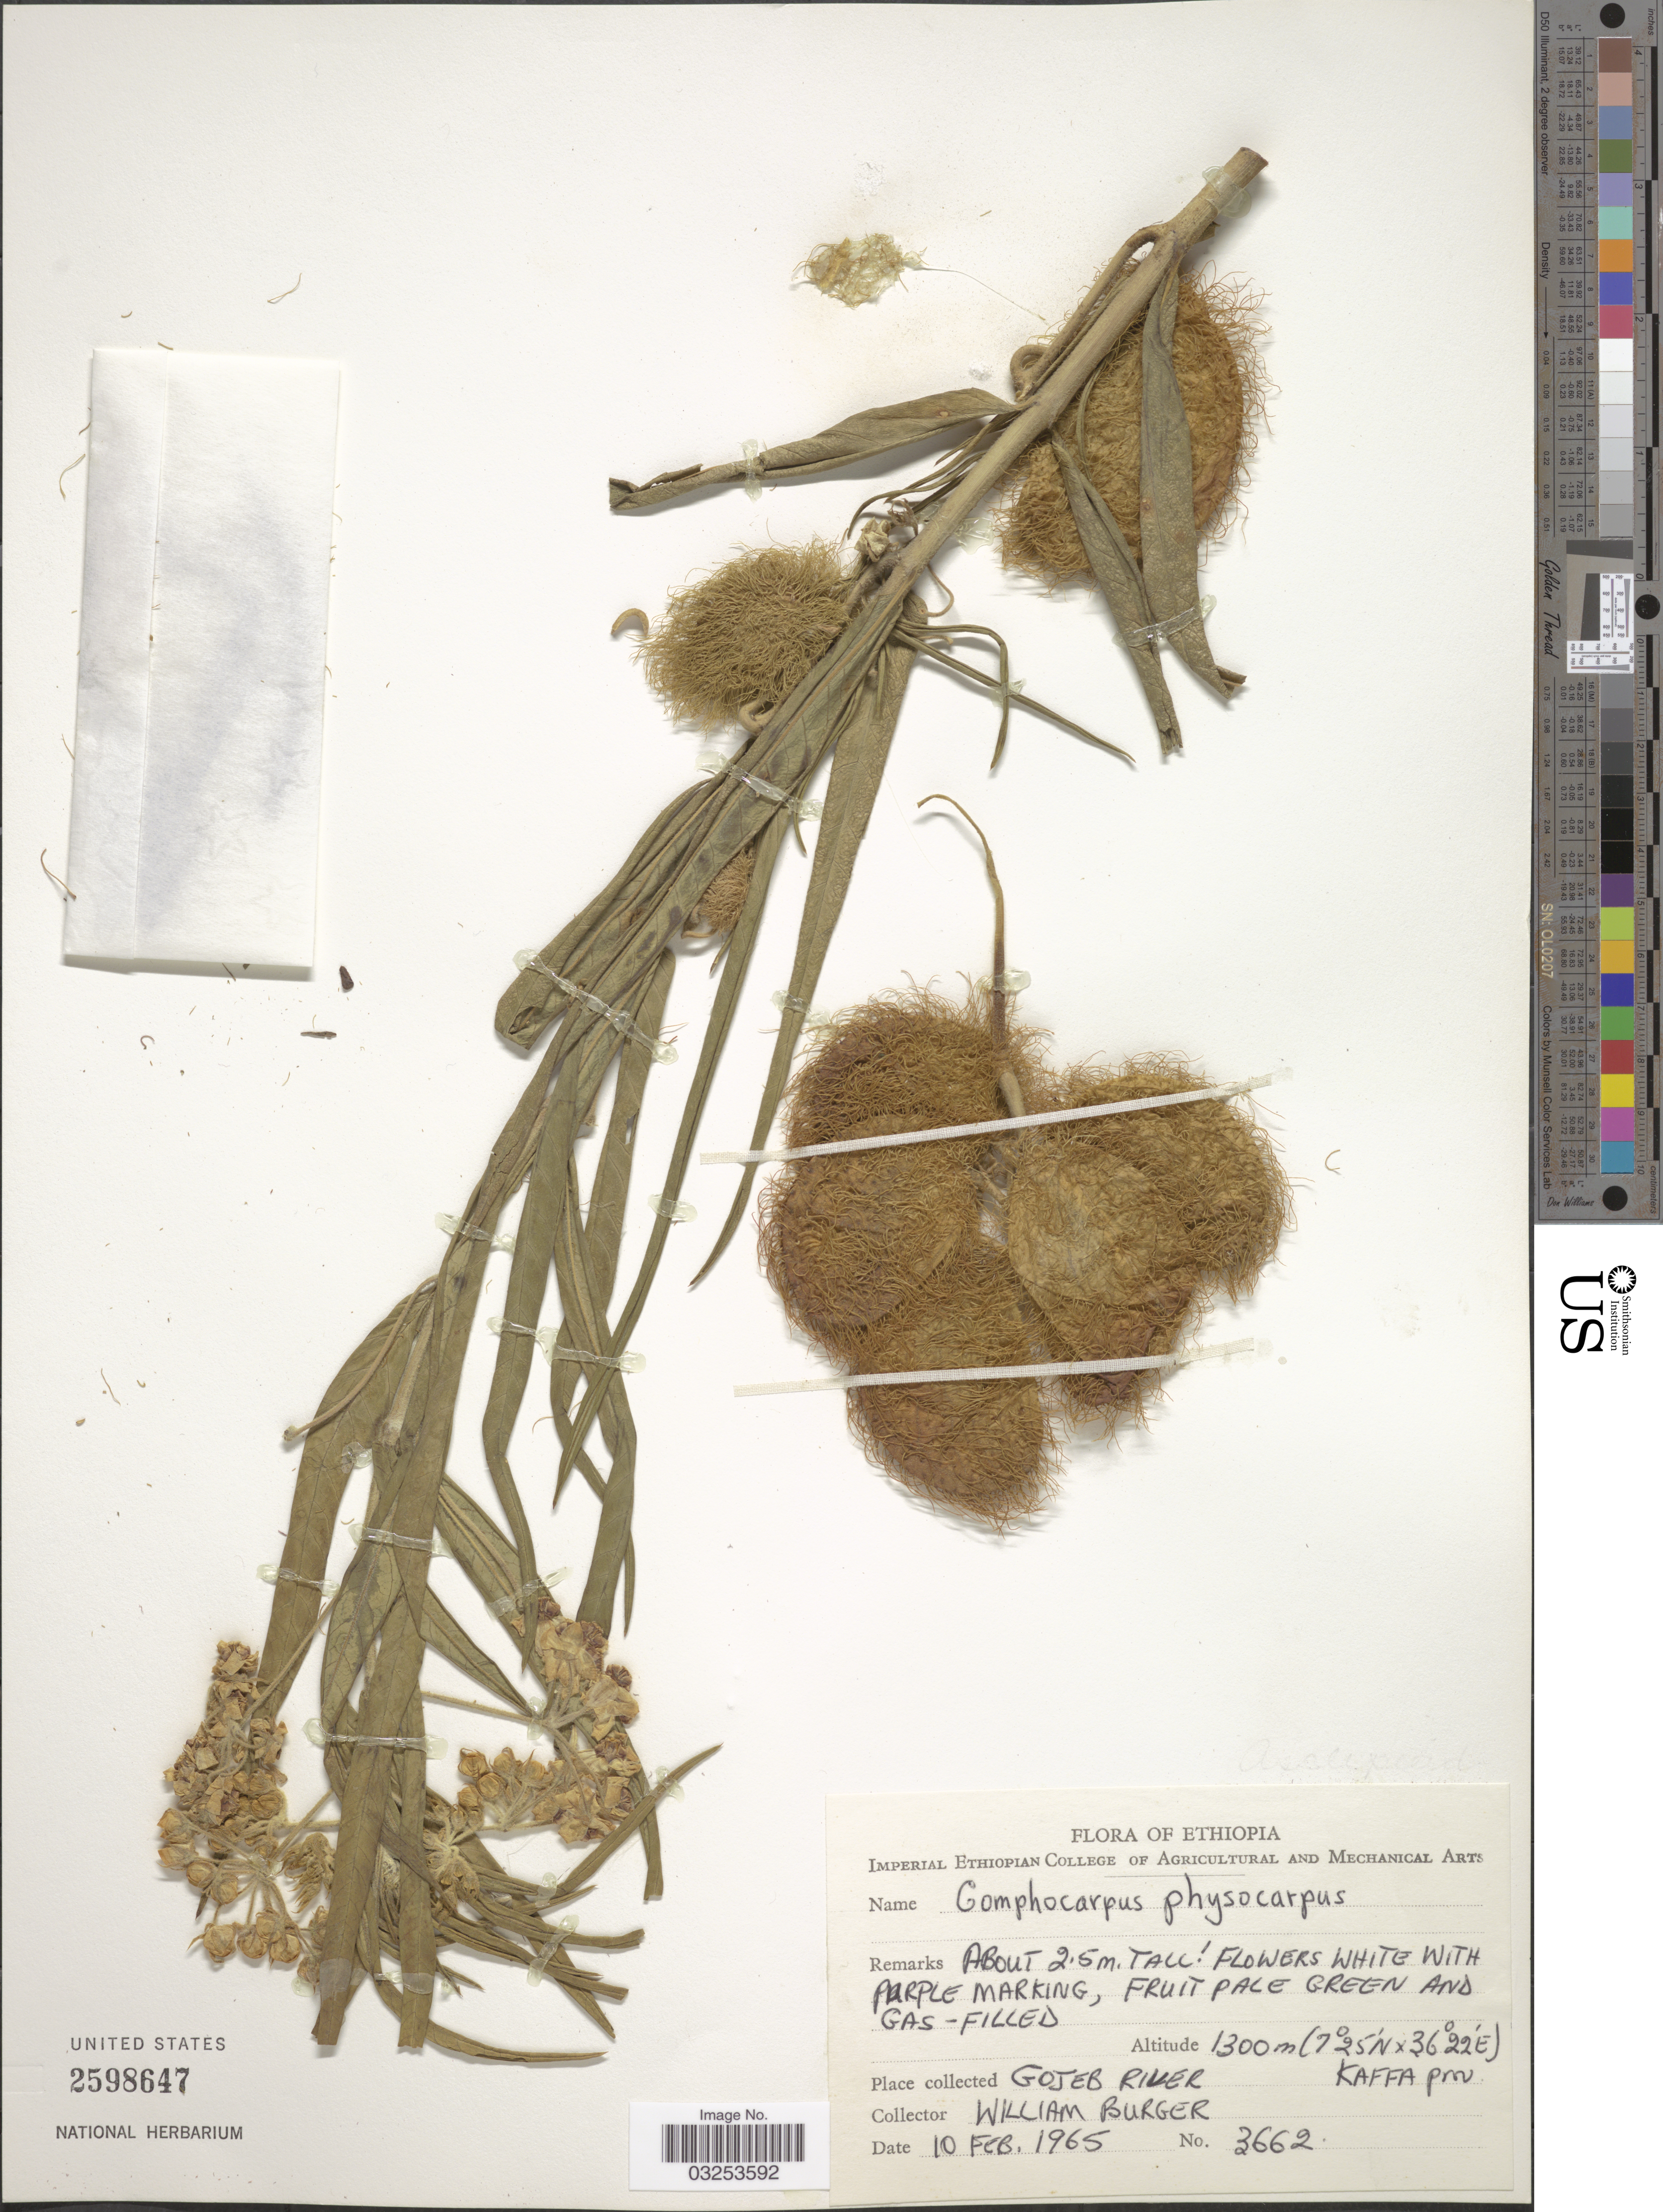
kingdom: Plantae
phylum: Tracheophyta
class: Magnoliopsida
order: Gentianales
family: Apocynaceae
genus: Gomphocarpus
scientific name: Gomphocarpus physocarpus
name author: E. Mey.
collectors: W. Burger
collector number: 3662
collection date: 1965-02-10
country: Ethiopia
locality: Gojeb River Kaffa prov.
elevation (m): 1300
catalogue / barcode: US 2598647